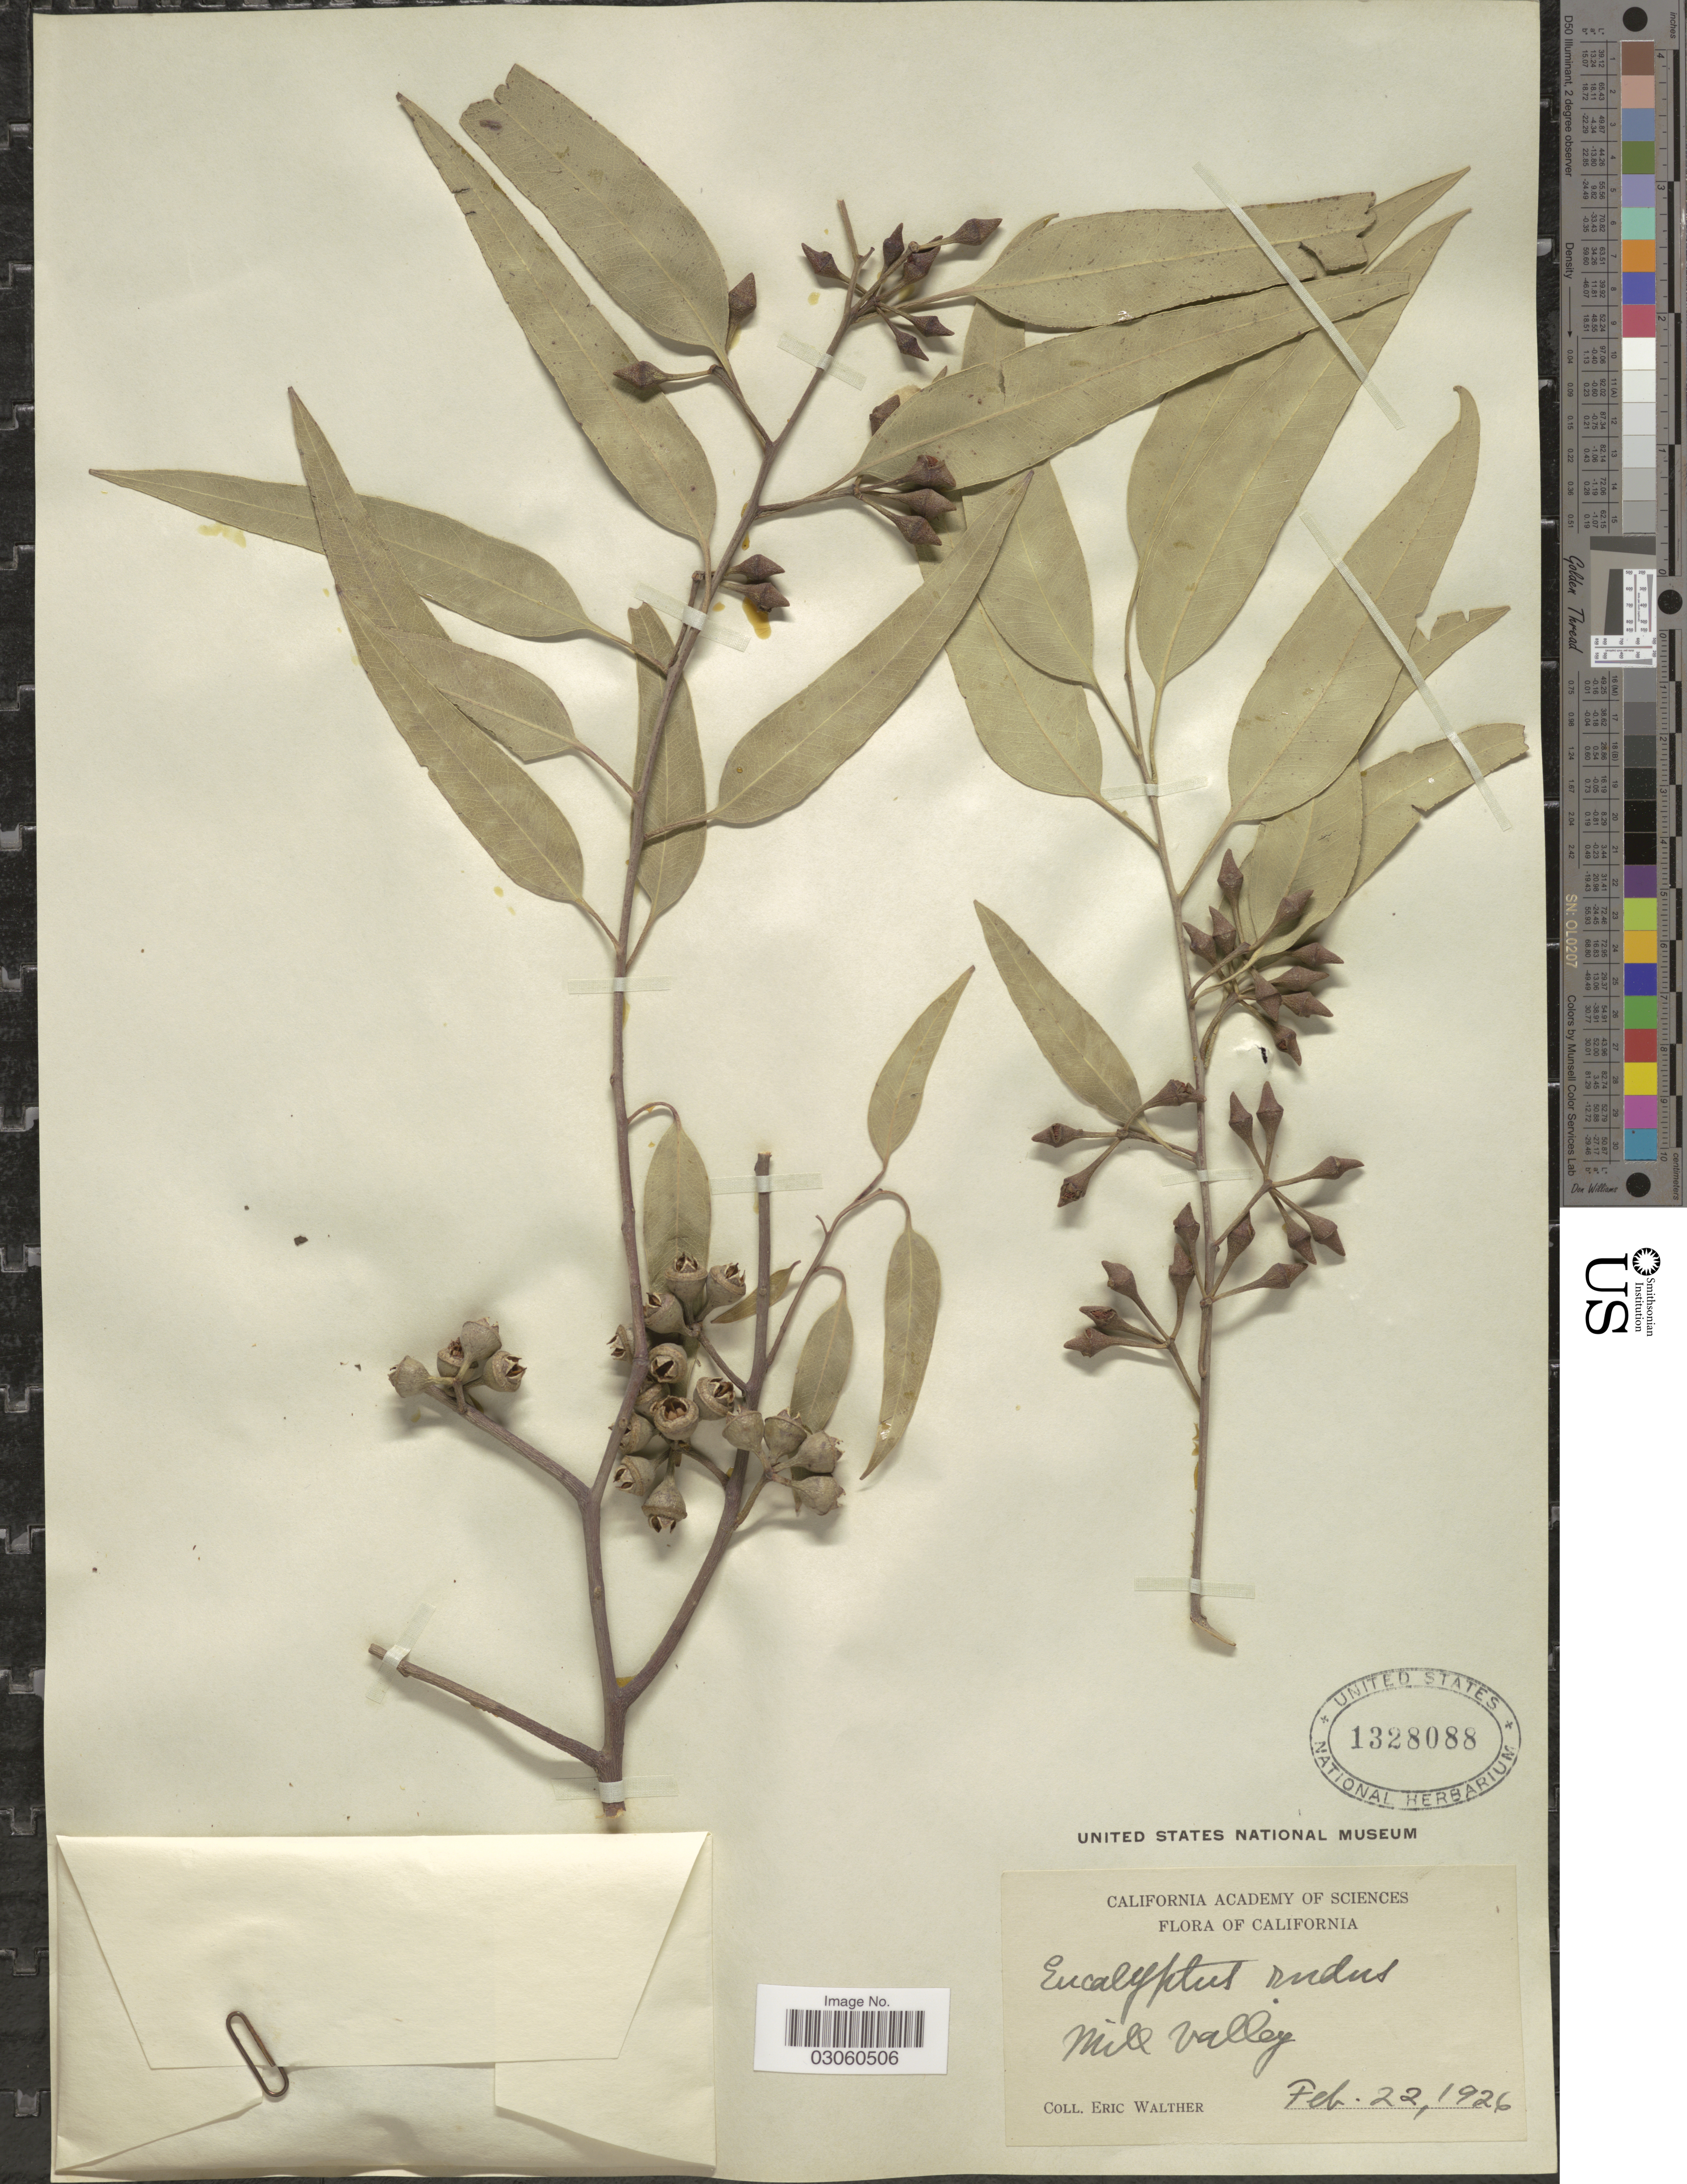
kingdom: Plantae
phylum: Tracheophyta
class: Magnoliopsida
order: Myrtales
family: Myrtaceae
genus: Eucalyptus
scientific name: Eucalyptus rudis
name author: Endl.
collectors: E. Walther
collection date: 1926-02-22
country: United States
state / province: California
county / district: Marin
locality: Mill Valley.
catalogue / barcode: US 1328088